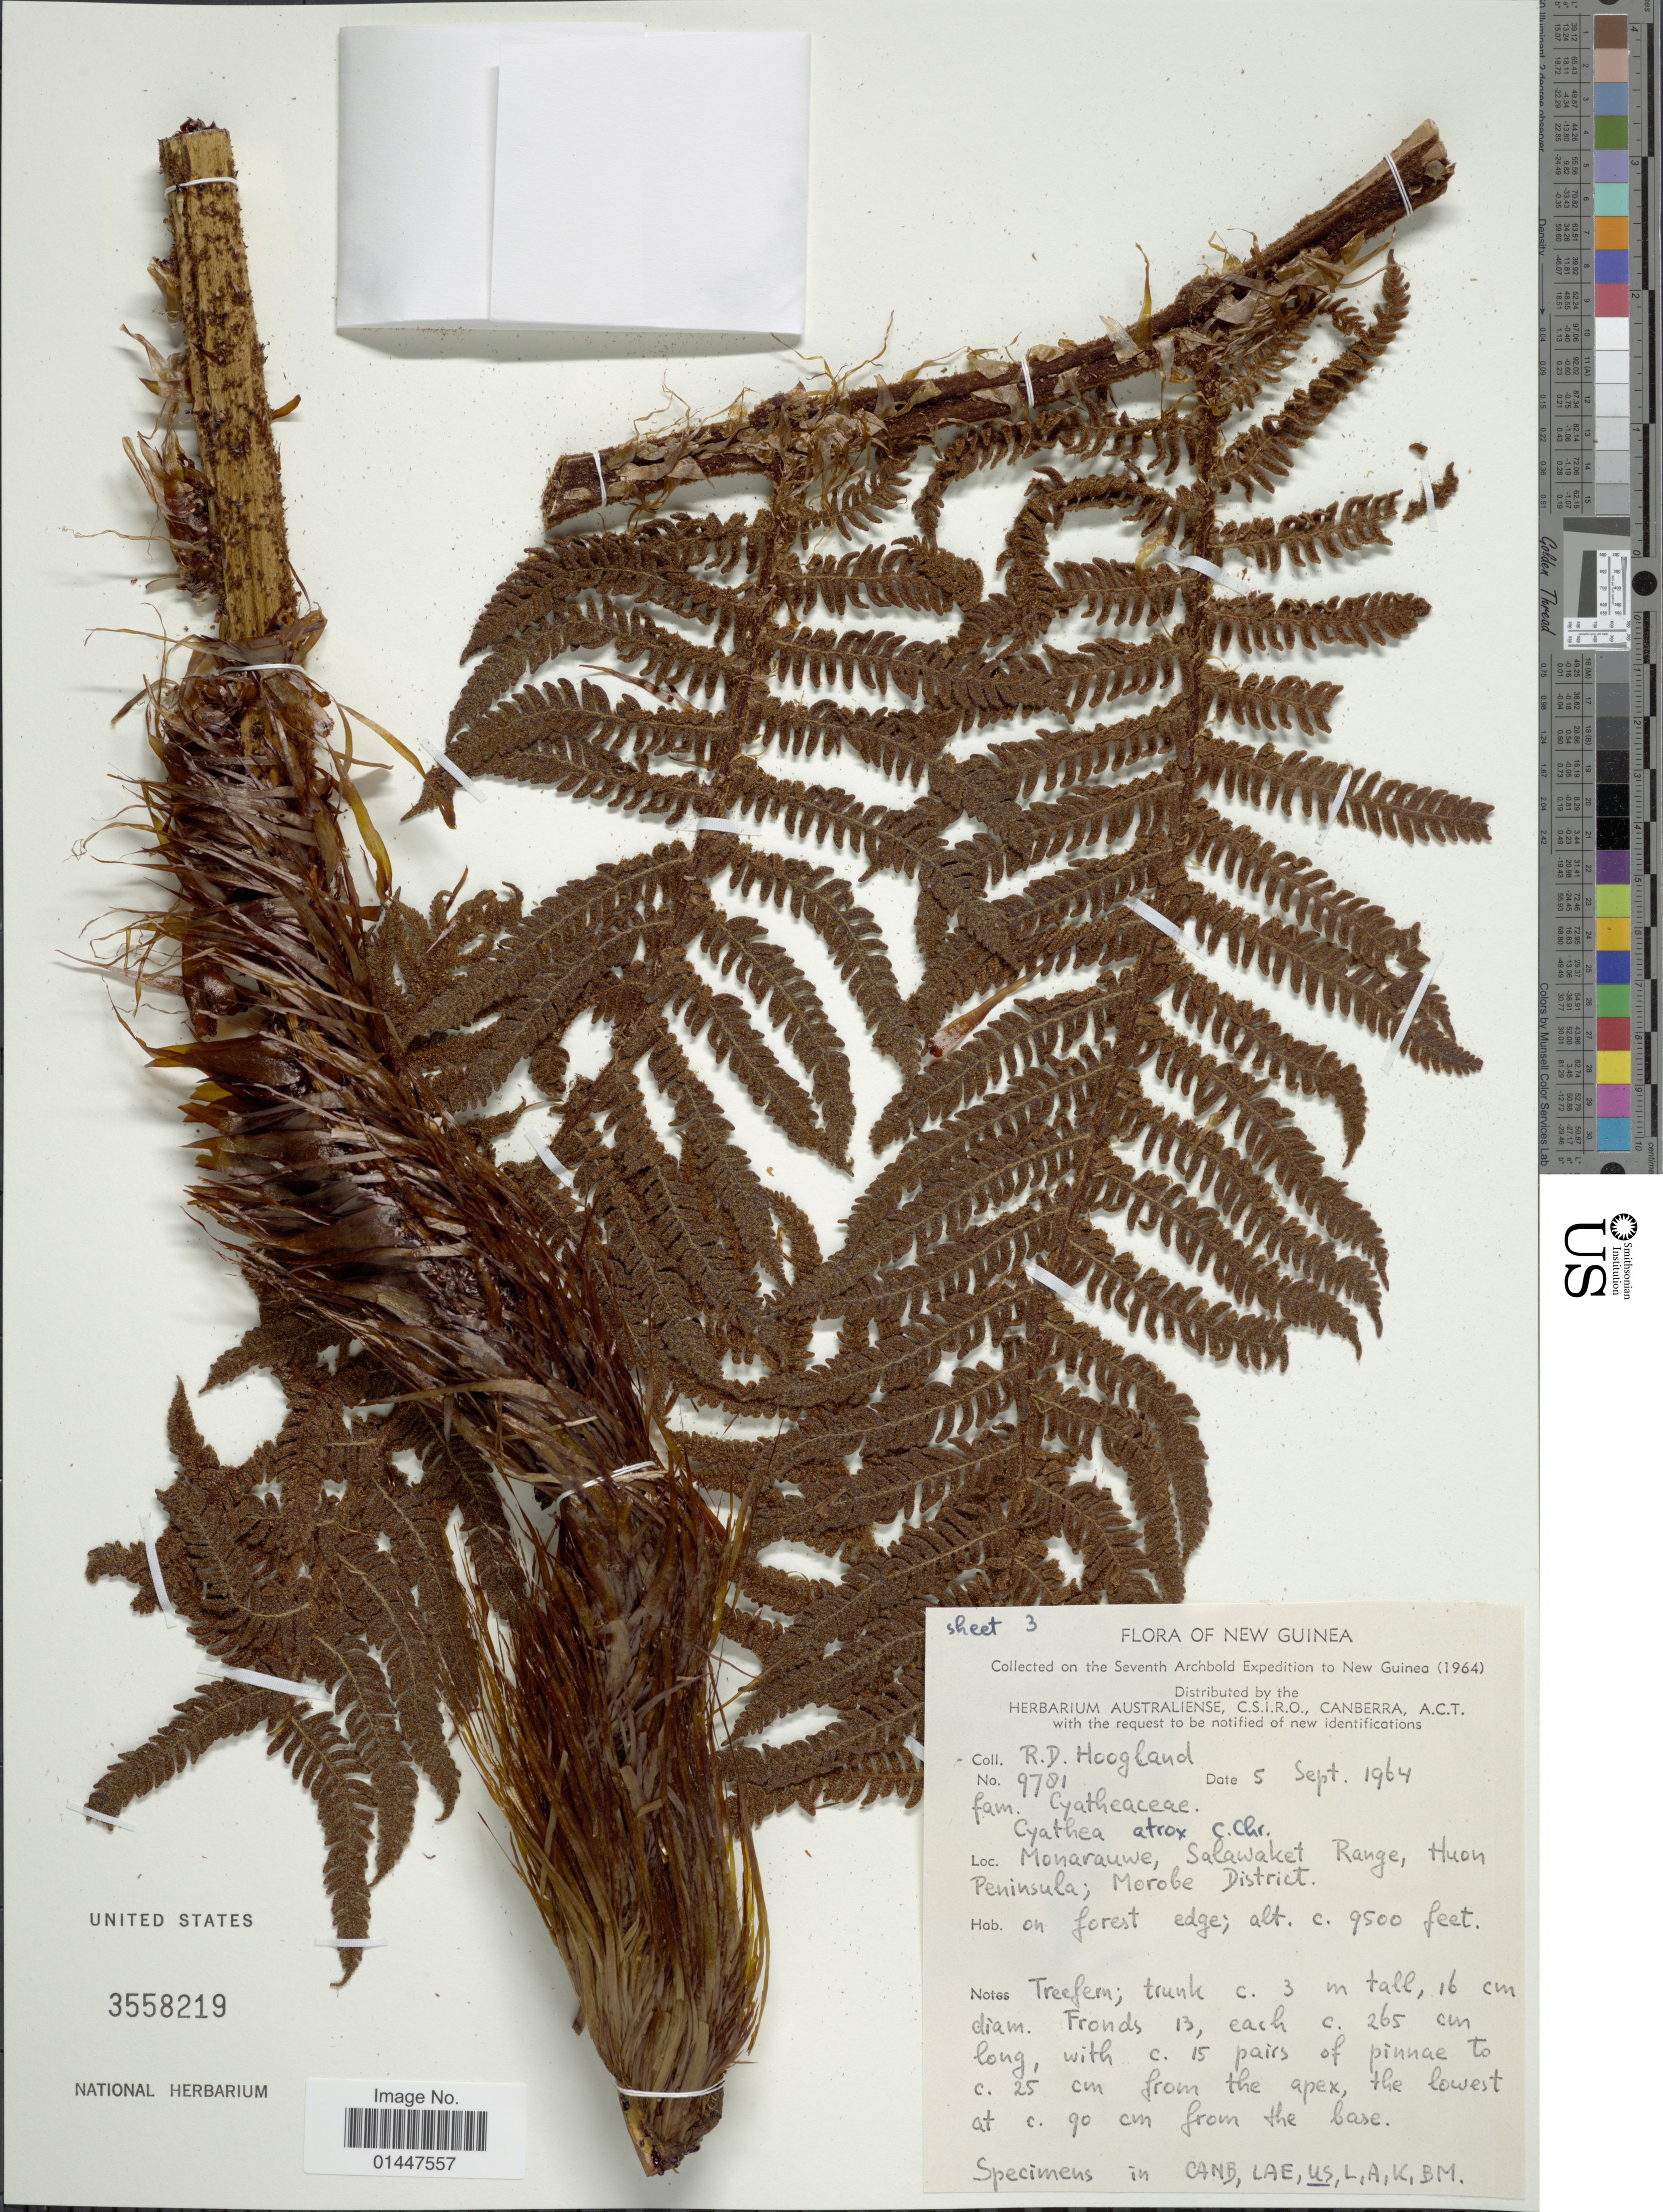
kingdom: Plantae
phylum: Tracheophyta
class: Polypodiopsida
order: Cyatheales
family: Cyatheaceae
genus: Sphaeropteris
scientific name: Sphaeropteris atrox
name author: (C. Chr.) R.M. Tryon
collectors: R. D. Hoogland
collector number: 9781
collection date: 1964-09-05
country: Papua New Guinea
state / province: Morobe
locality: New Guinea, Monarauwe, Salawaket Range, Huon Peninsula; Morobe District. on forest edge.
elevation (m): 2896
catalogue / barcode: US 3558219